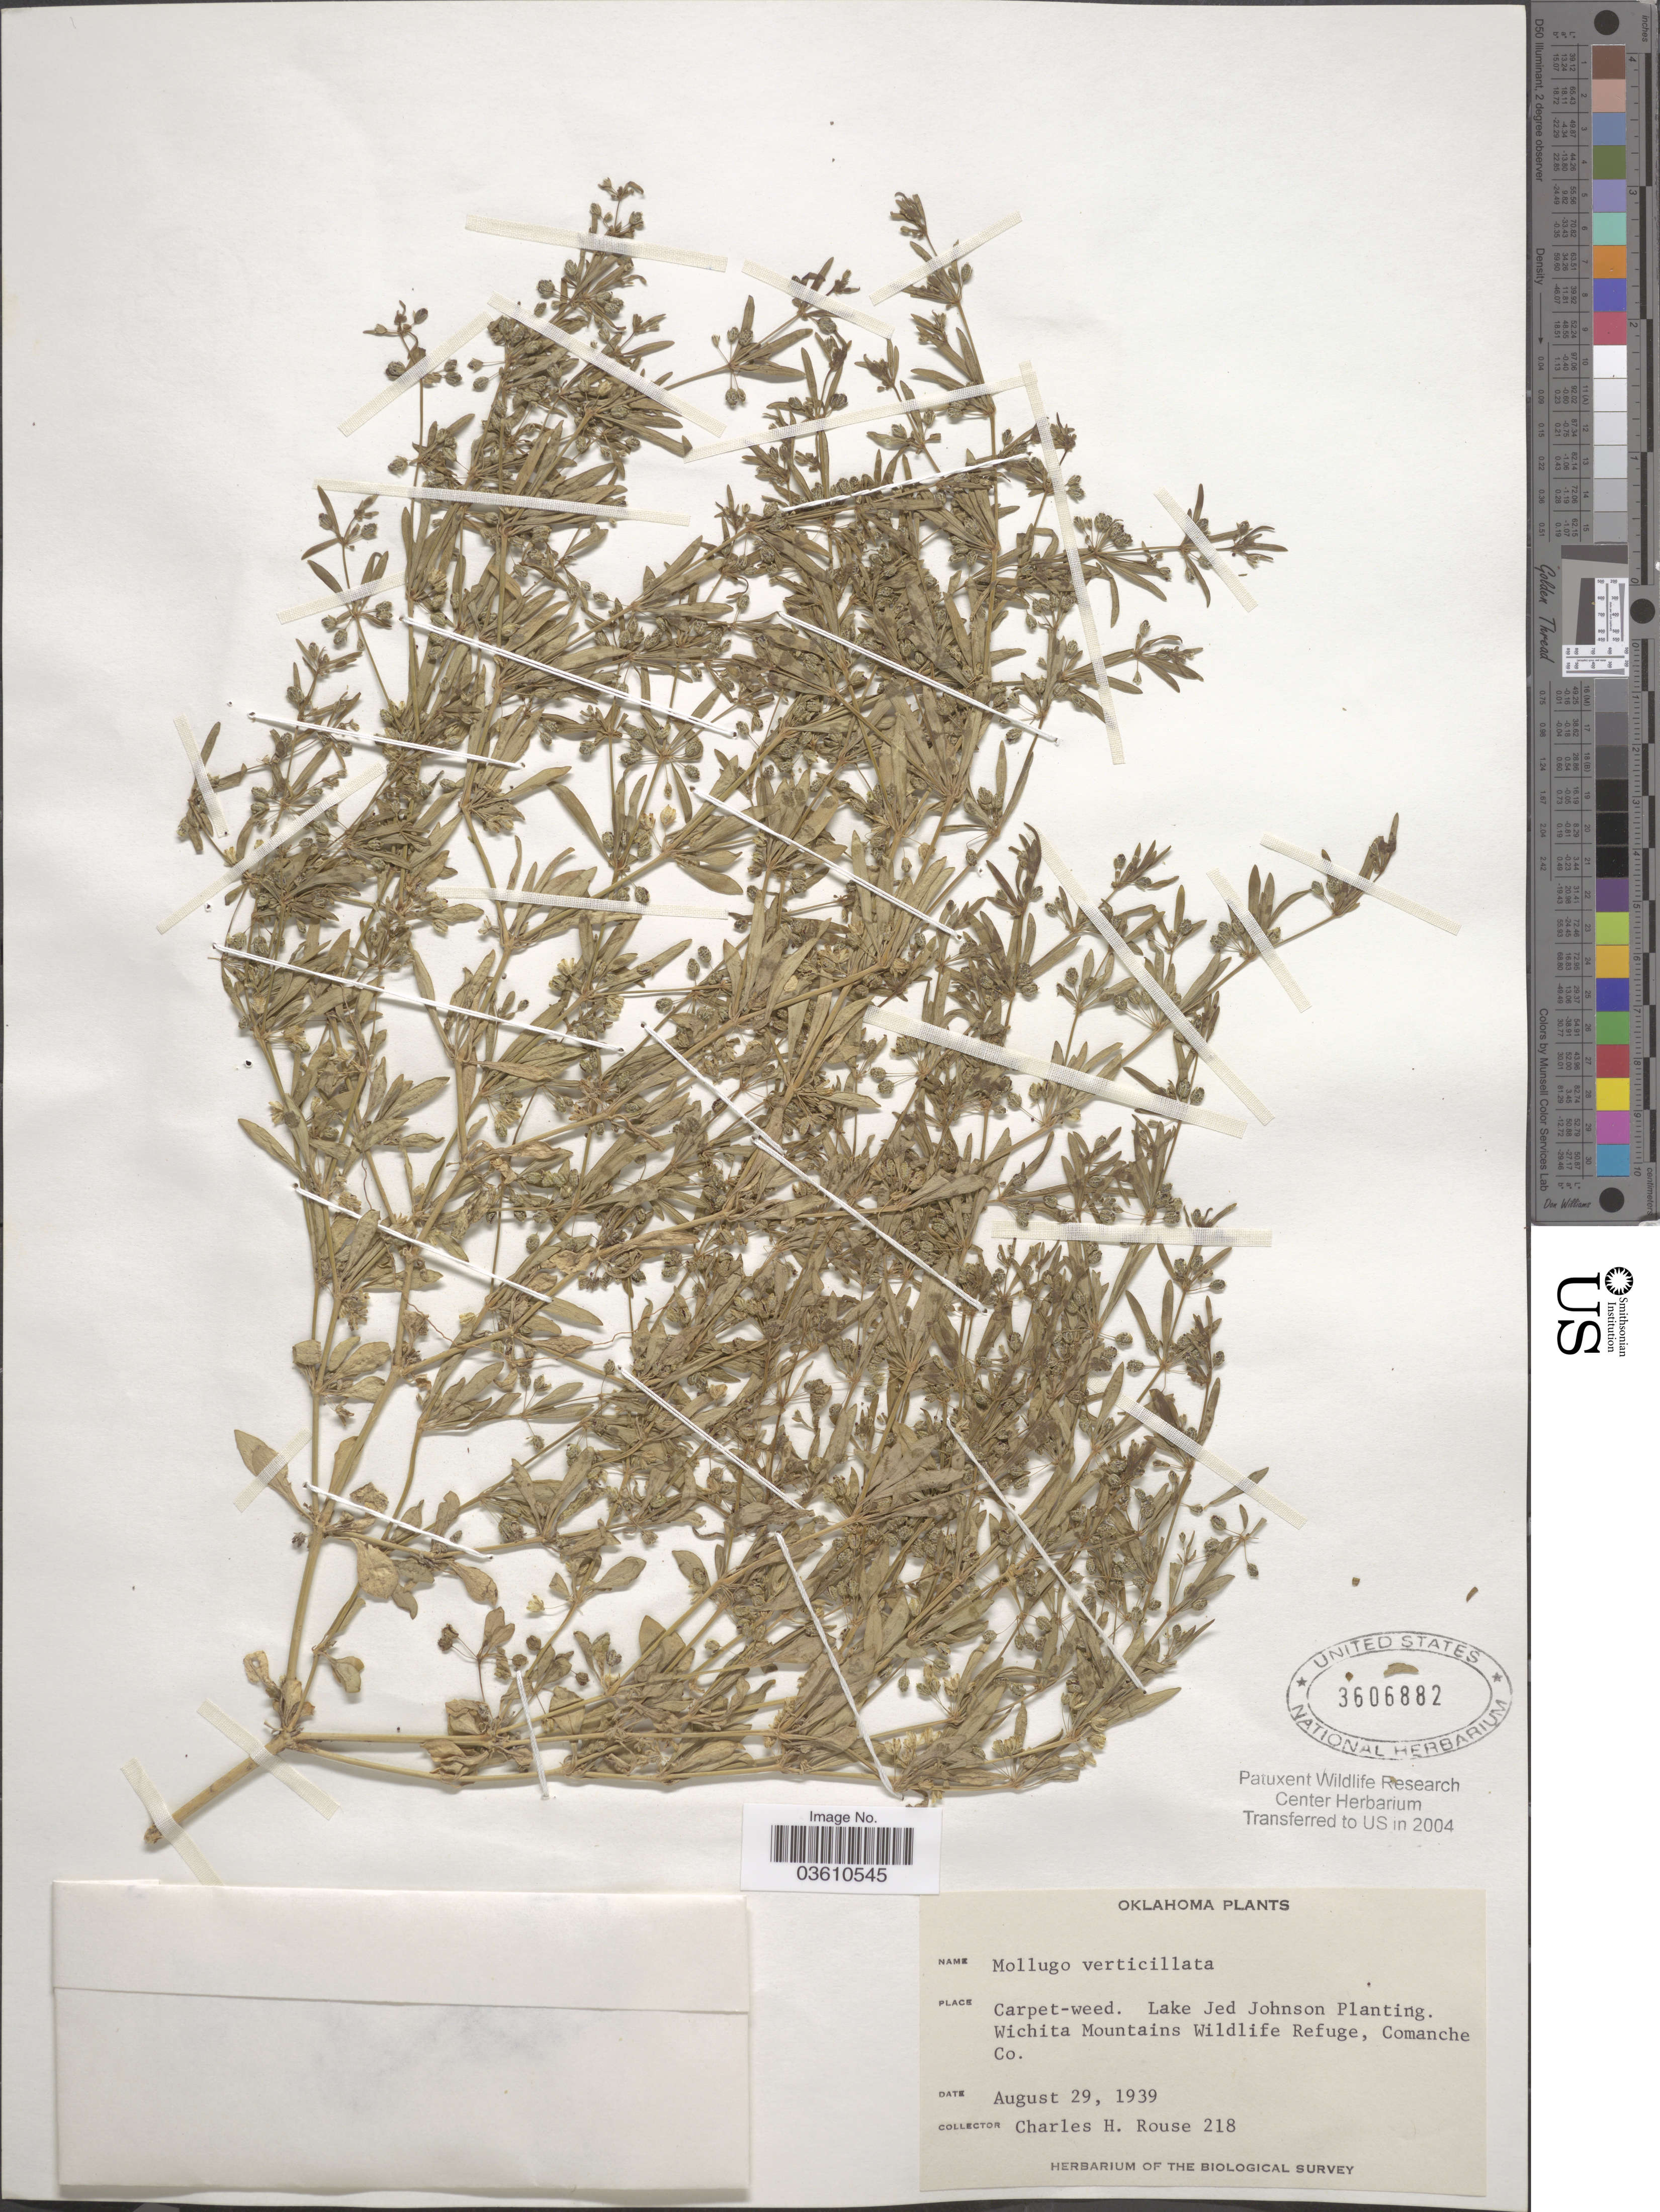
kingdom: Plantae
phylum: Tracheophyta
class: Magnoliopsida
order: Caryophyllales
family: Molluginaceae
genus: Mollugo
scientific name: Mollugo verticillata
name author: L.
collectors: C. Rouse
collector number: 218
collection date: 1939-08-29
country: United States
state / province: Oklahoma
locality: Lake Jed Johnson Planting. Wichita Mountains Wildlife Refuge, Comanche Co.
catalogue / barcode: US 3606882